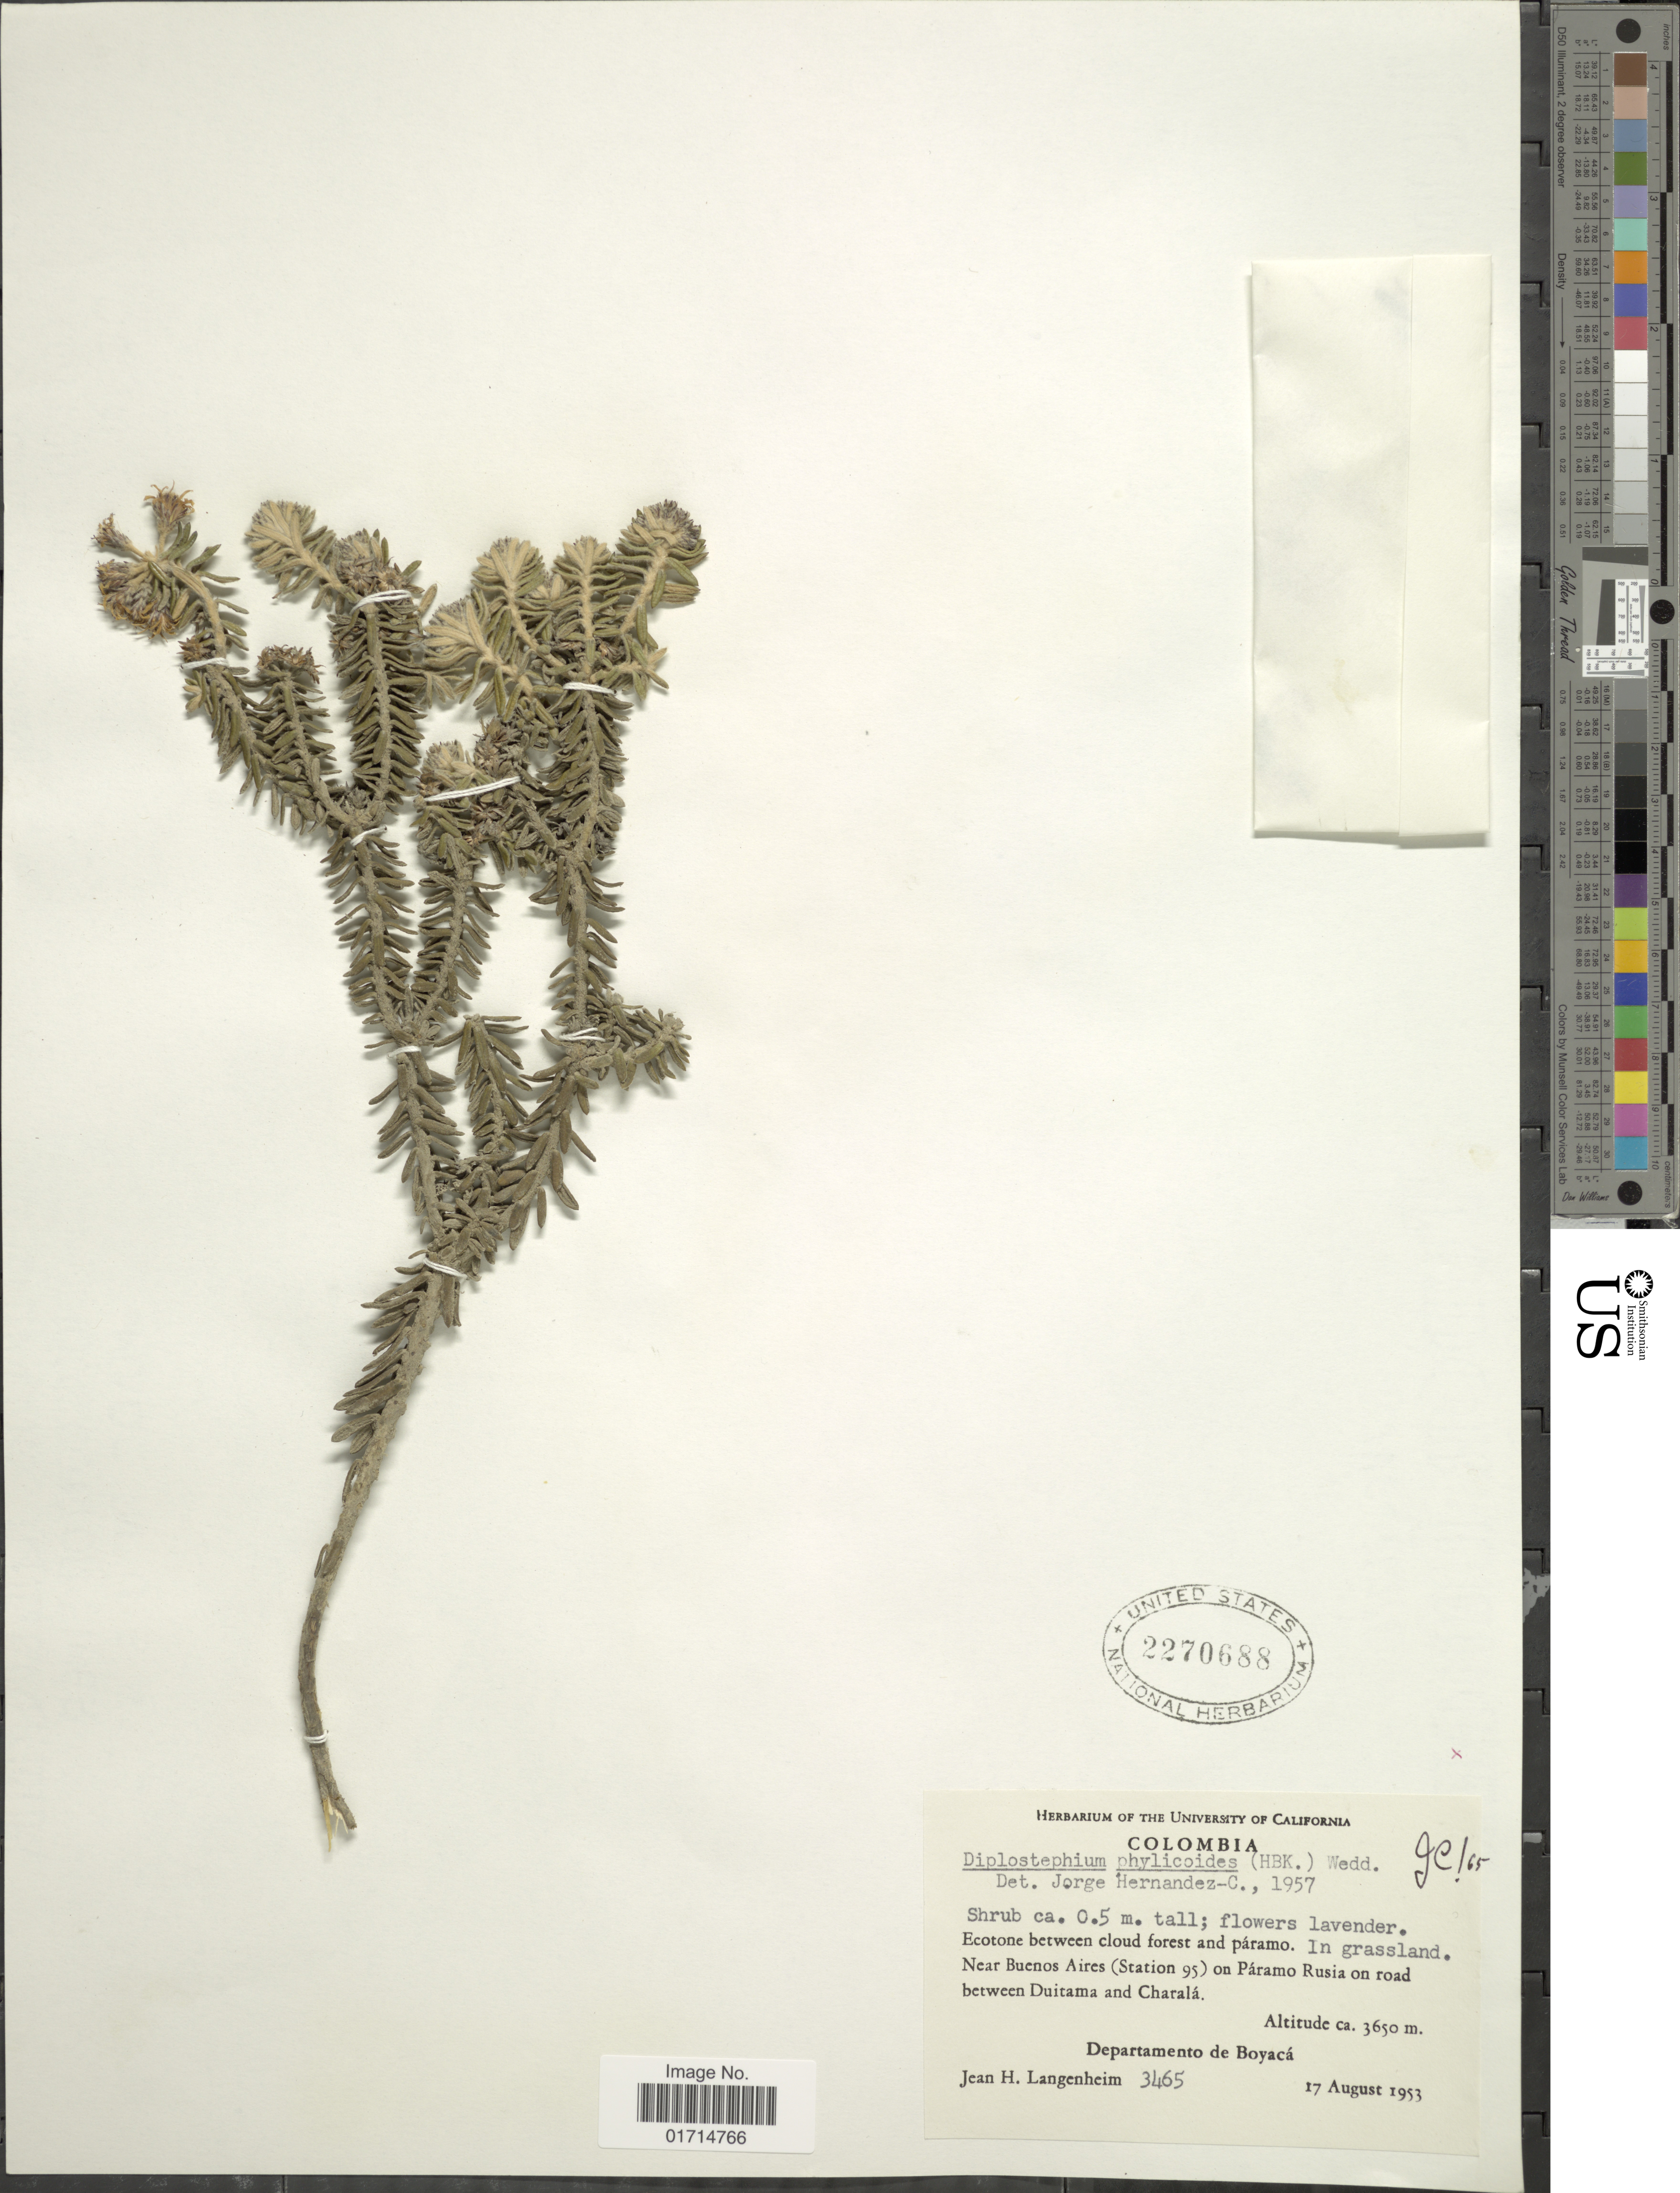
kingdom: Plantae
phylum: Tracheophyta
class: Magnoliopsida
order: Asterales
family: Asteraceae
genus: Diplostephium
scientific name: Diplostephium phylicoides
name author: (Kunth) Wedd.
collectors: J. H. Langenheim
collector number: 3465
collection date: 1953-08-17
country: Colombia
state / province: Boyacá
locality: Ecotone between cloud forest and paramo, near Buenos Aires (Station 95) on Paramo Rusia on road between Duitama and Charala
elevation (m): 3650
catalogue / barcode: US 2270688